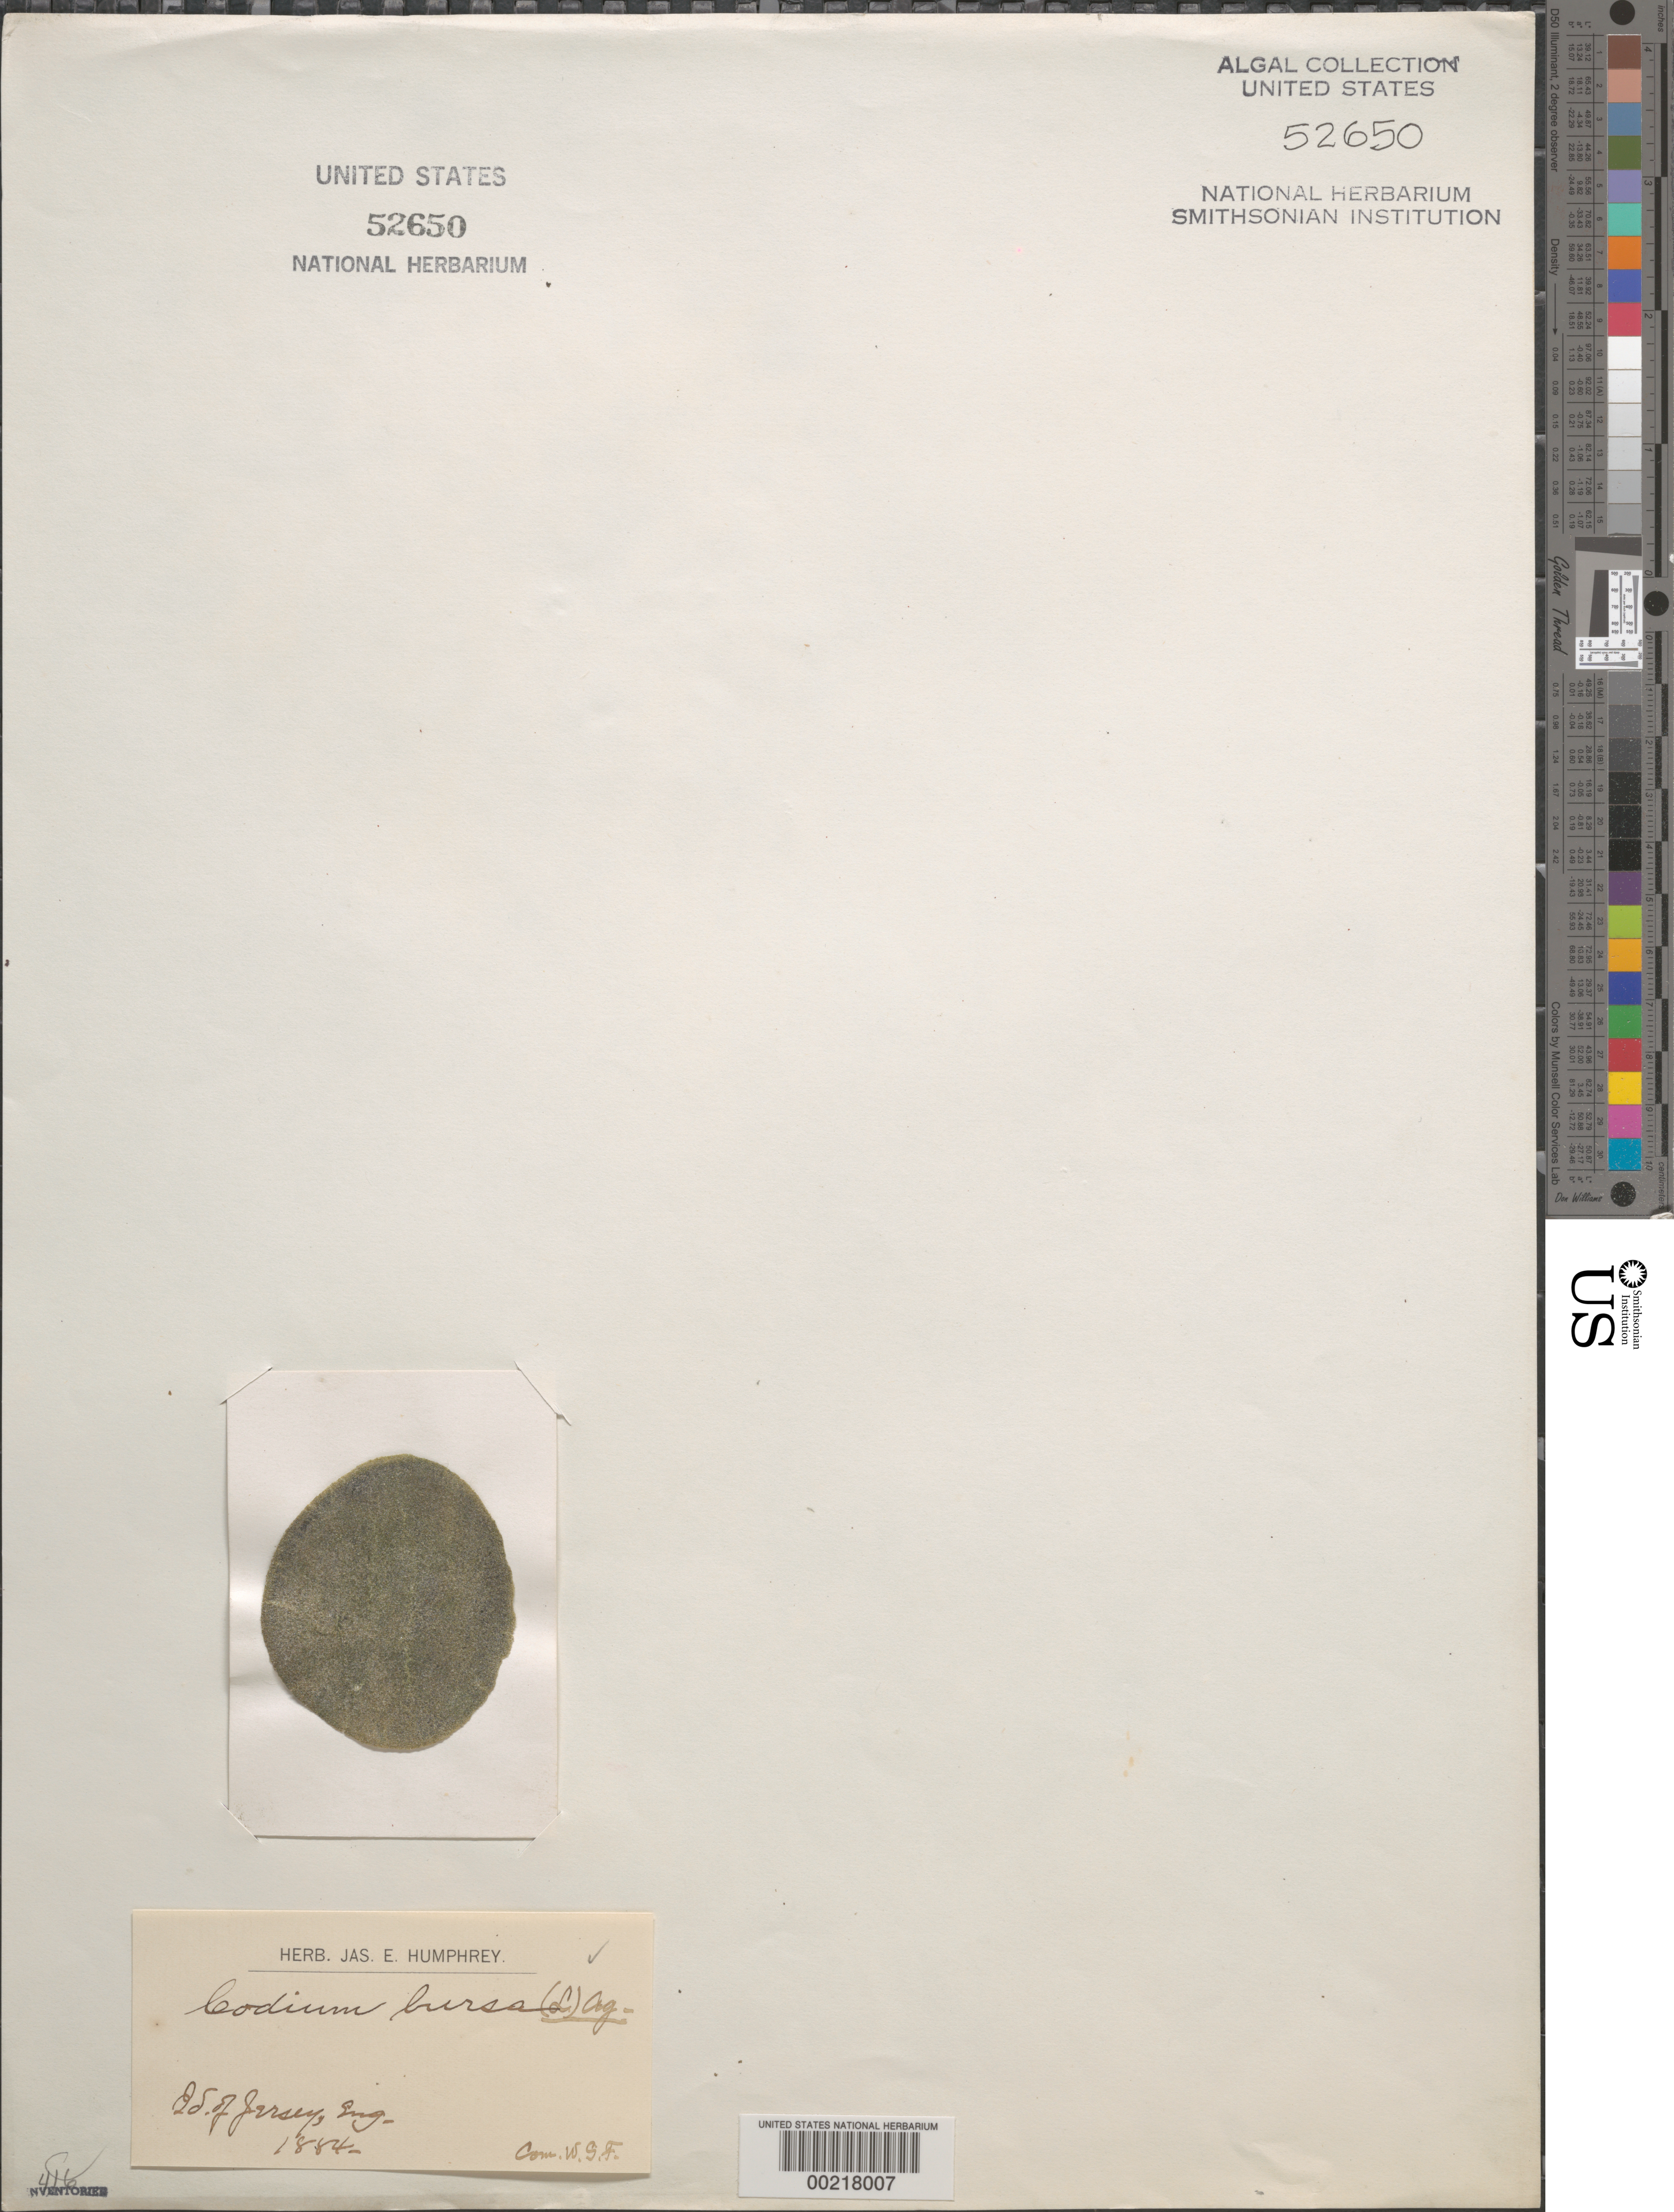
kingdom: Plantae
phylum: Chlorophyta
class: Ulvophyceae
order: Bryopsidales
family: Codiaceae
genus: Codium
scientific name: Codium bursa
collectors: W. G. Farlow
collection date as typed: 1884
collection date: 1884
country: United Kingdom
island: Jersey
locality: Channel Islands. Bailiwick of Jersey.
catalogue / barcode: US 52650